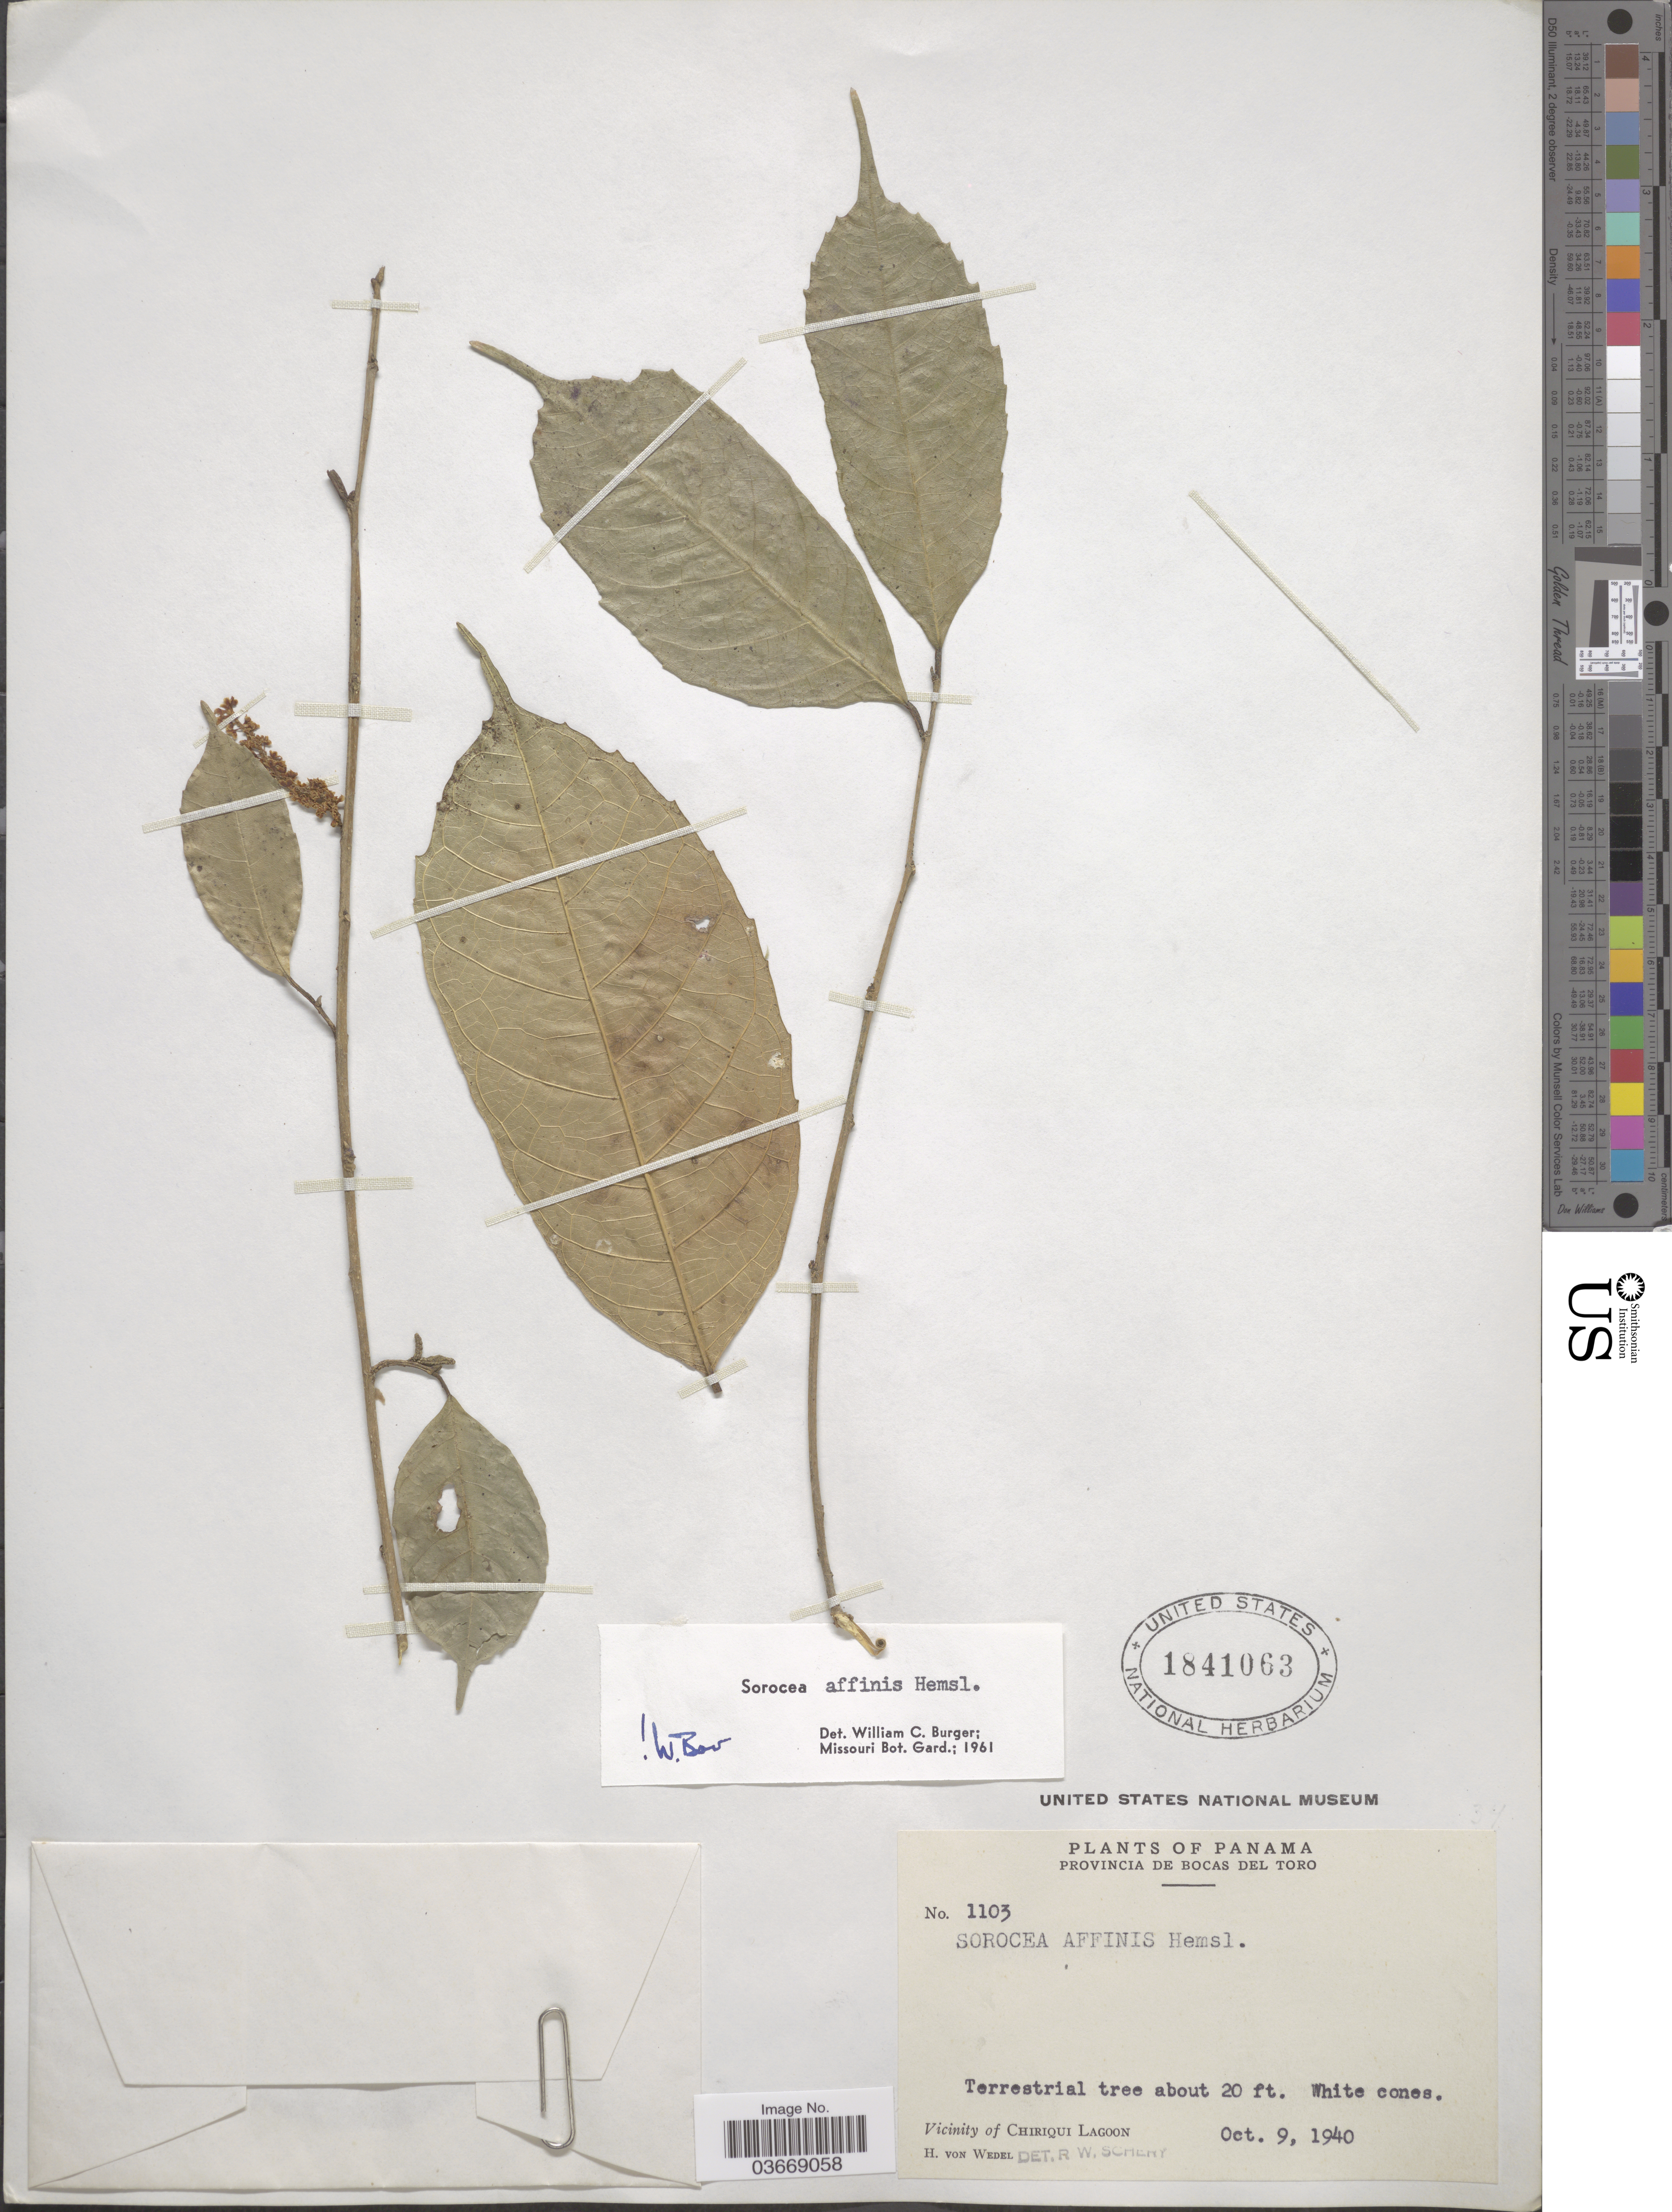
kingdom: Plantae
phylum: Tracheophyta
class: Magnoliopsida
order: Rosales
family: Moraceae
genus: Sorocea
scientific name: Sorocea affinis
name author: Hemsl.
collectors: H. von Wedel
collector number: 1103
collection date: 1940-10-09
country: Panama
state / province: Bocas del Toro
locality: Vicinity of Chiriqui Lagoon.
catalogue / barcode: US 1841063